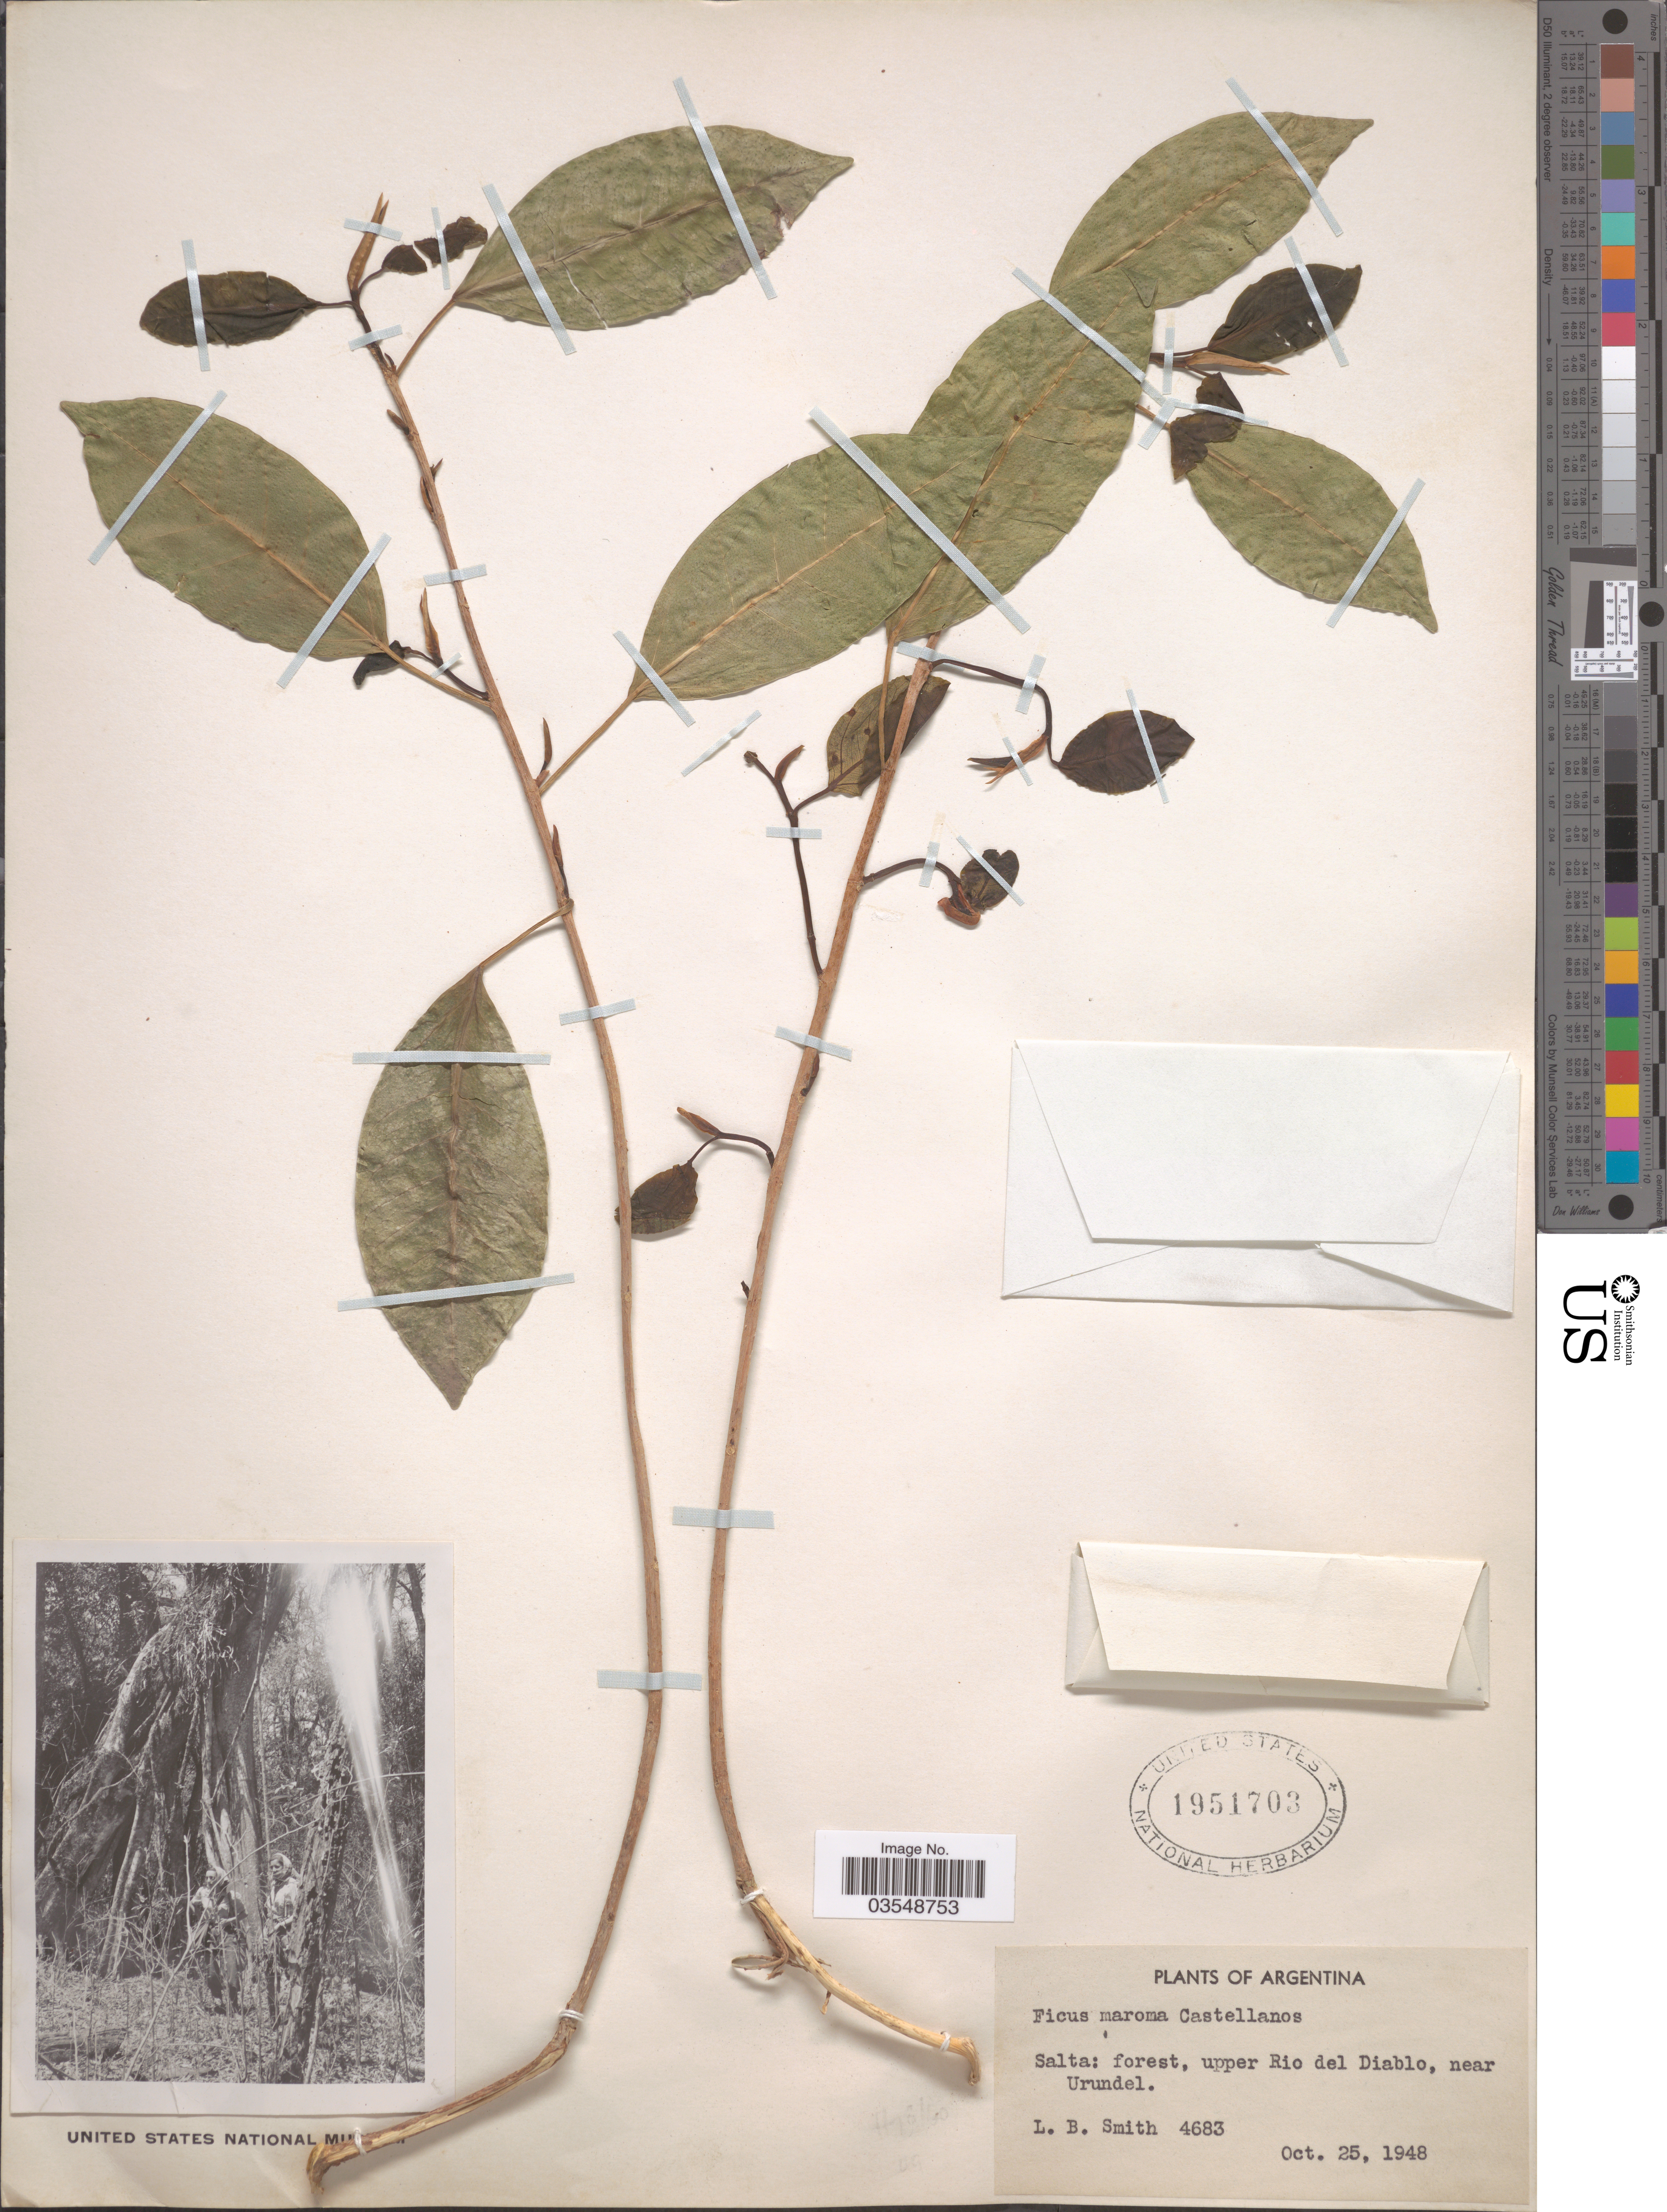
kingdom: Plantae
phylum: Tracheophyta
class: Magnoliopsida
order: Rosales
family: Moraceae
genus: Ficus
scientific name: Ficus maroma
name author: A. Cast.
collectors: L. Smith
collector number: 4683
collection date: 1948-10-25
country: Argentina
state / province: Salta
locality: Forest, upper Rio del Diablo, near Urundel.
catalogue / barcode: US 1951703